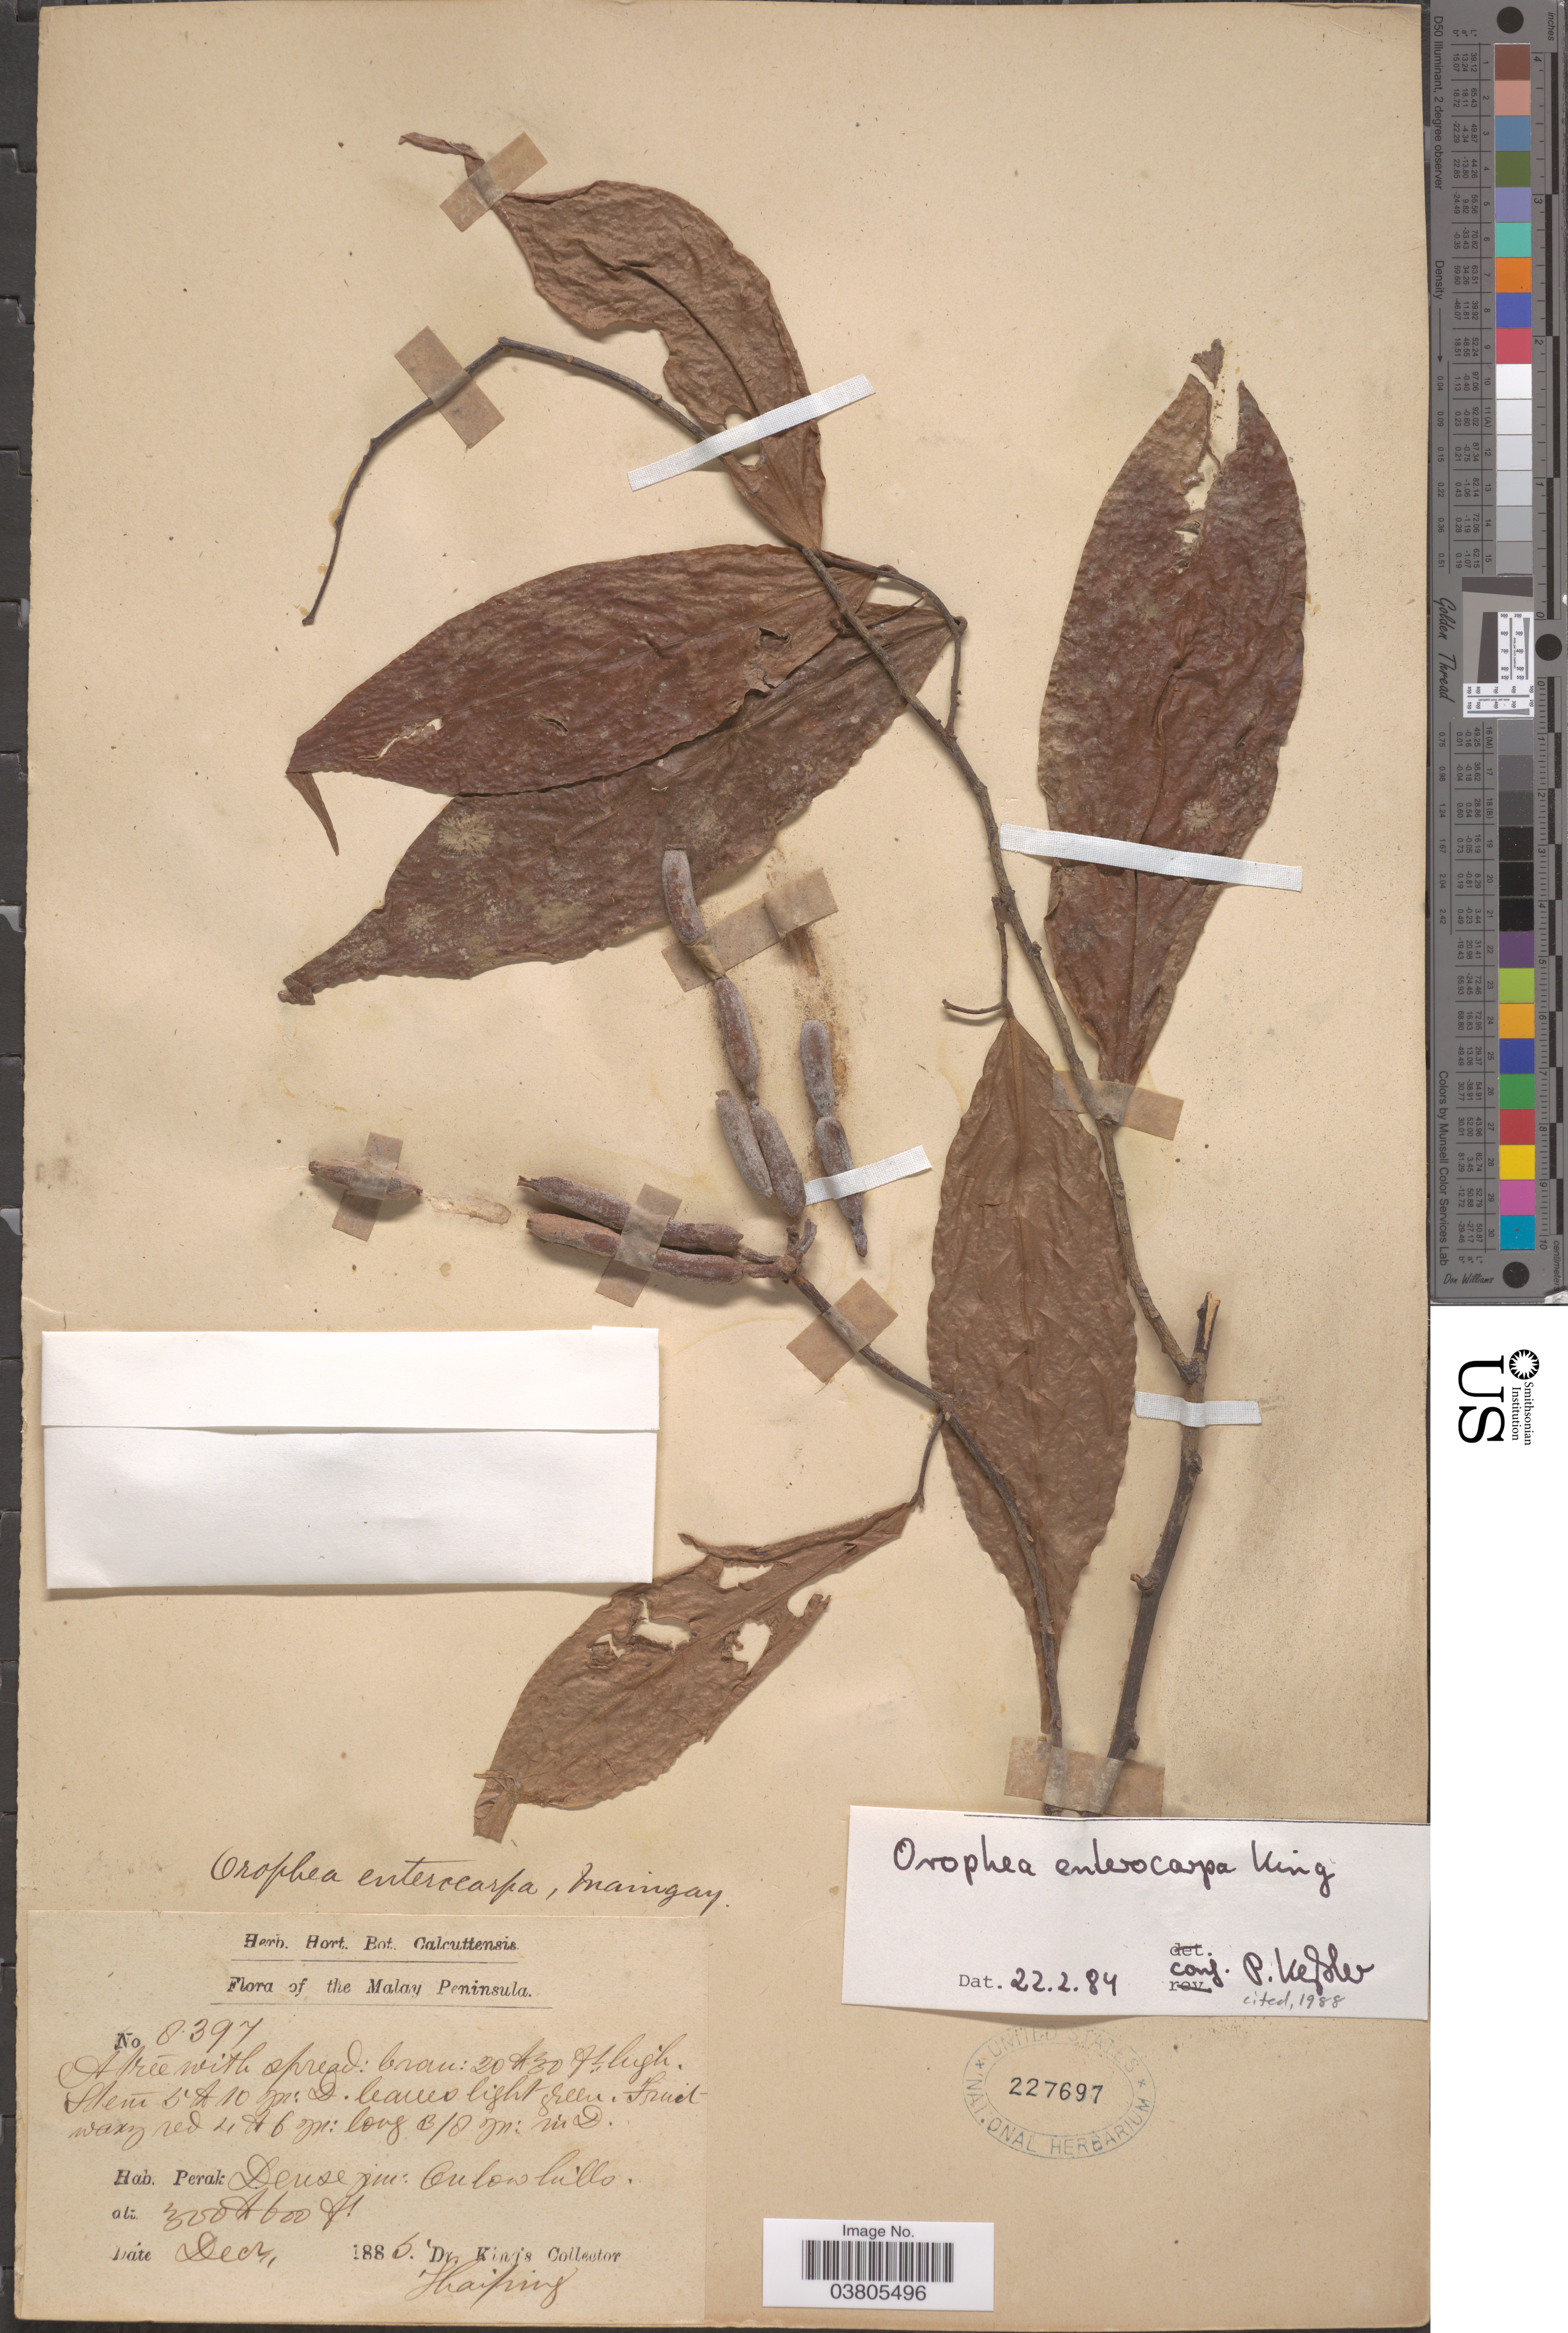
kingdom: Plantae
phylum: Tracheophyta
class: Magnoliopsida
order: Magnoliales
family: Annonaceae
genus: Orophea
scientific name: Orophea enterocarpa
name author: Maingay ex Hook. f. & Thomson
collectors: Dr. King's collector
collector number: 8397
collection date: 1885-12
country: Malaysia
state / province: Perak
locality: Malay Peninsula.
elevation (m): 91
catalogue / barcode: US 227697